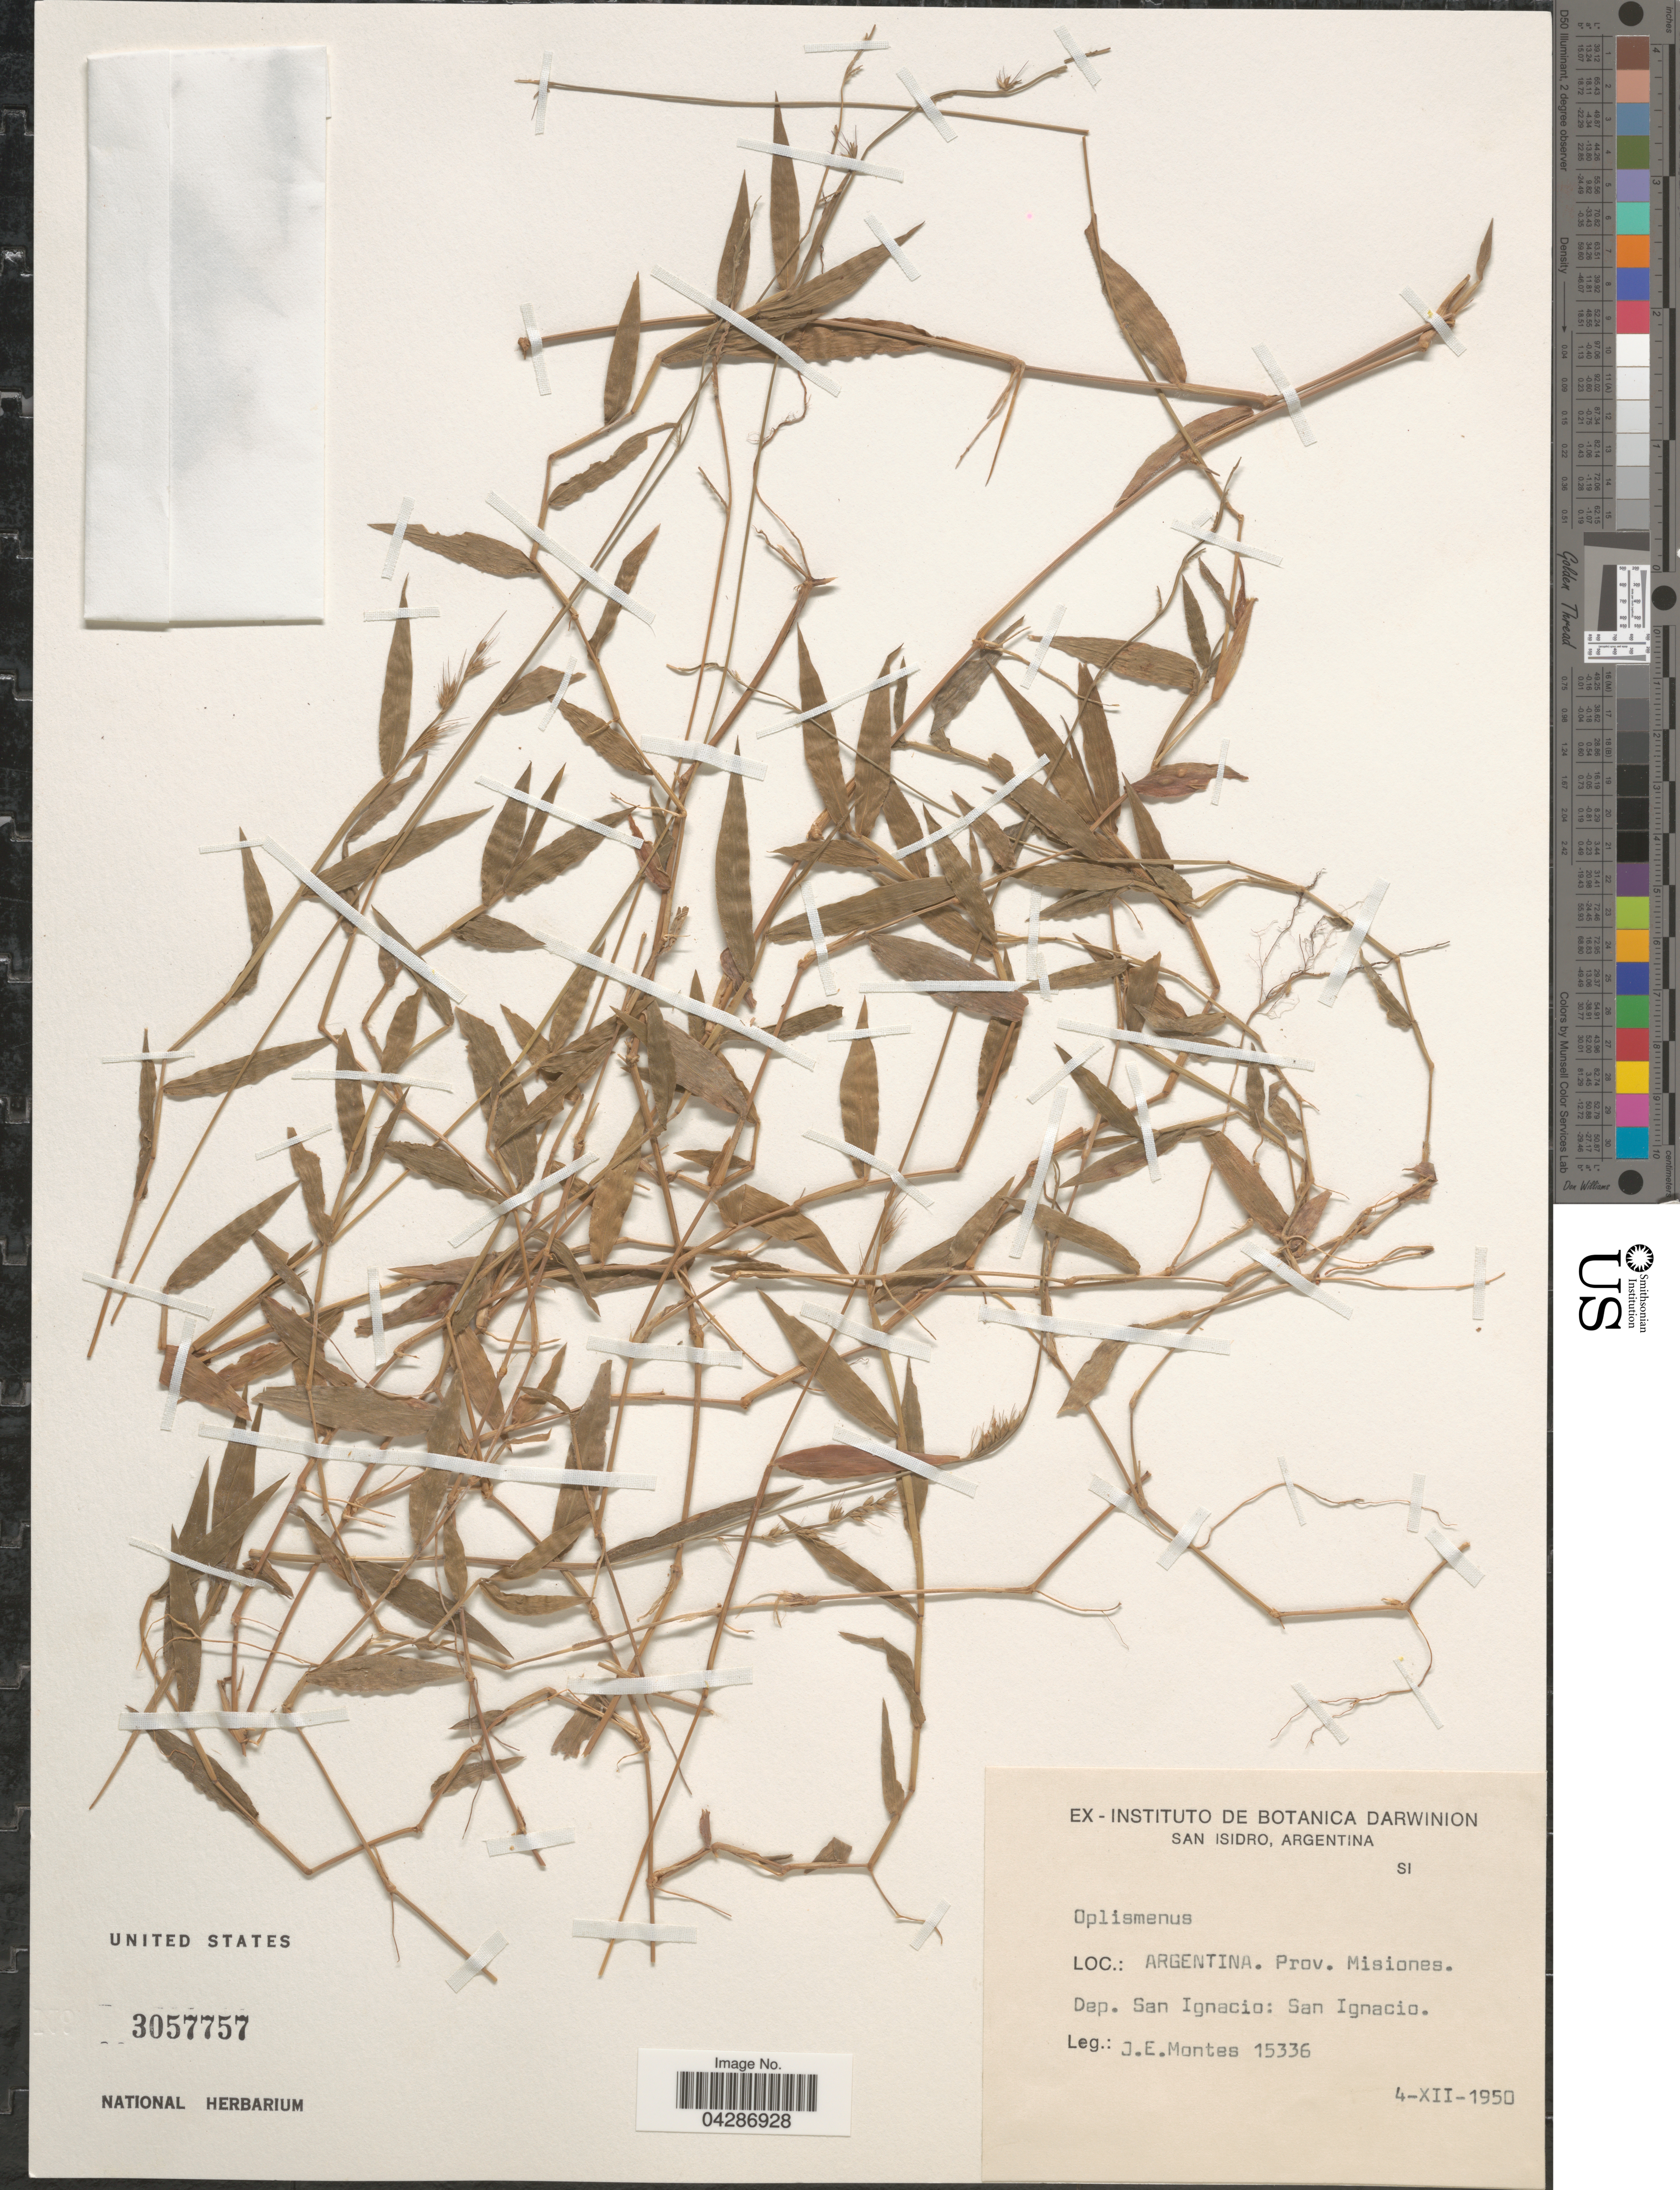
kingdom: Plantae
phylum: Tracheophyta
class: Liliopsida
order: Poales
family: Poaceae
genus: Oplismenus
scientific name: Oplismenus sp.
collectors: J. E. Montes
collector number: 15336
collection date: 1950-12-04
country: Argentina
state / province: Misiones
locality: San Isidro. Prov. Misiones. Dep. San Ignacio: San Ignacio.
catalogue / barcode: US 3057757